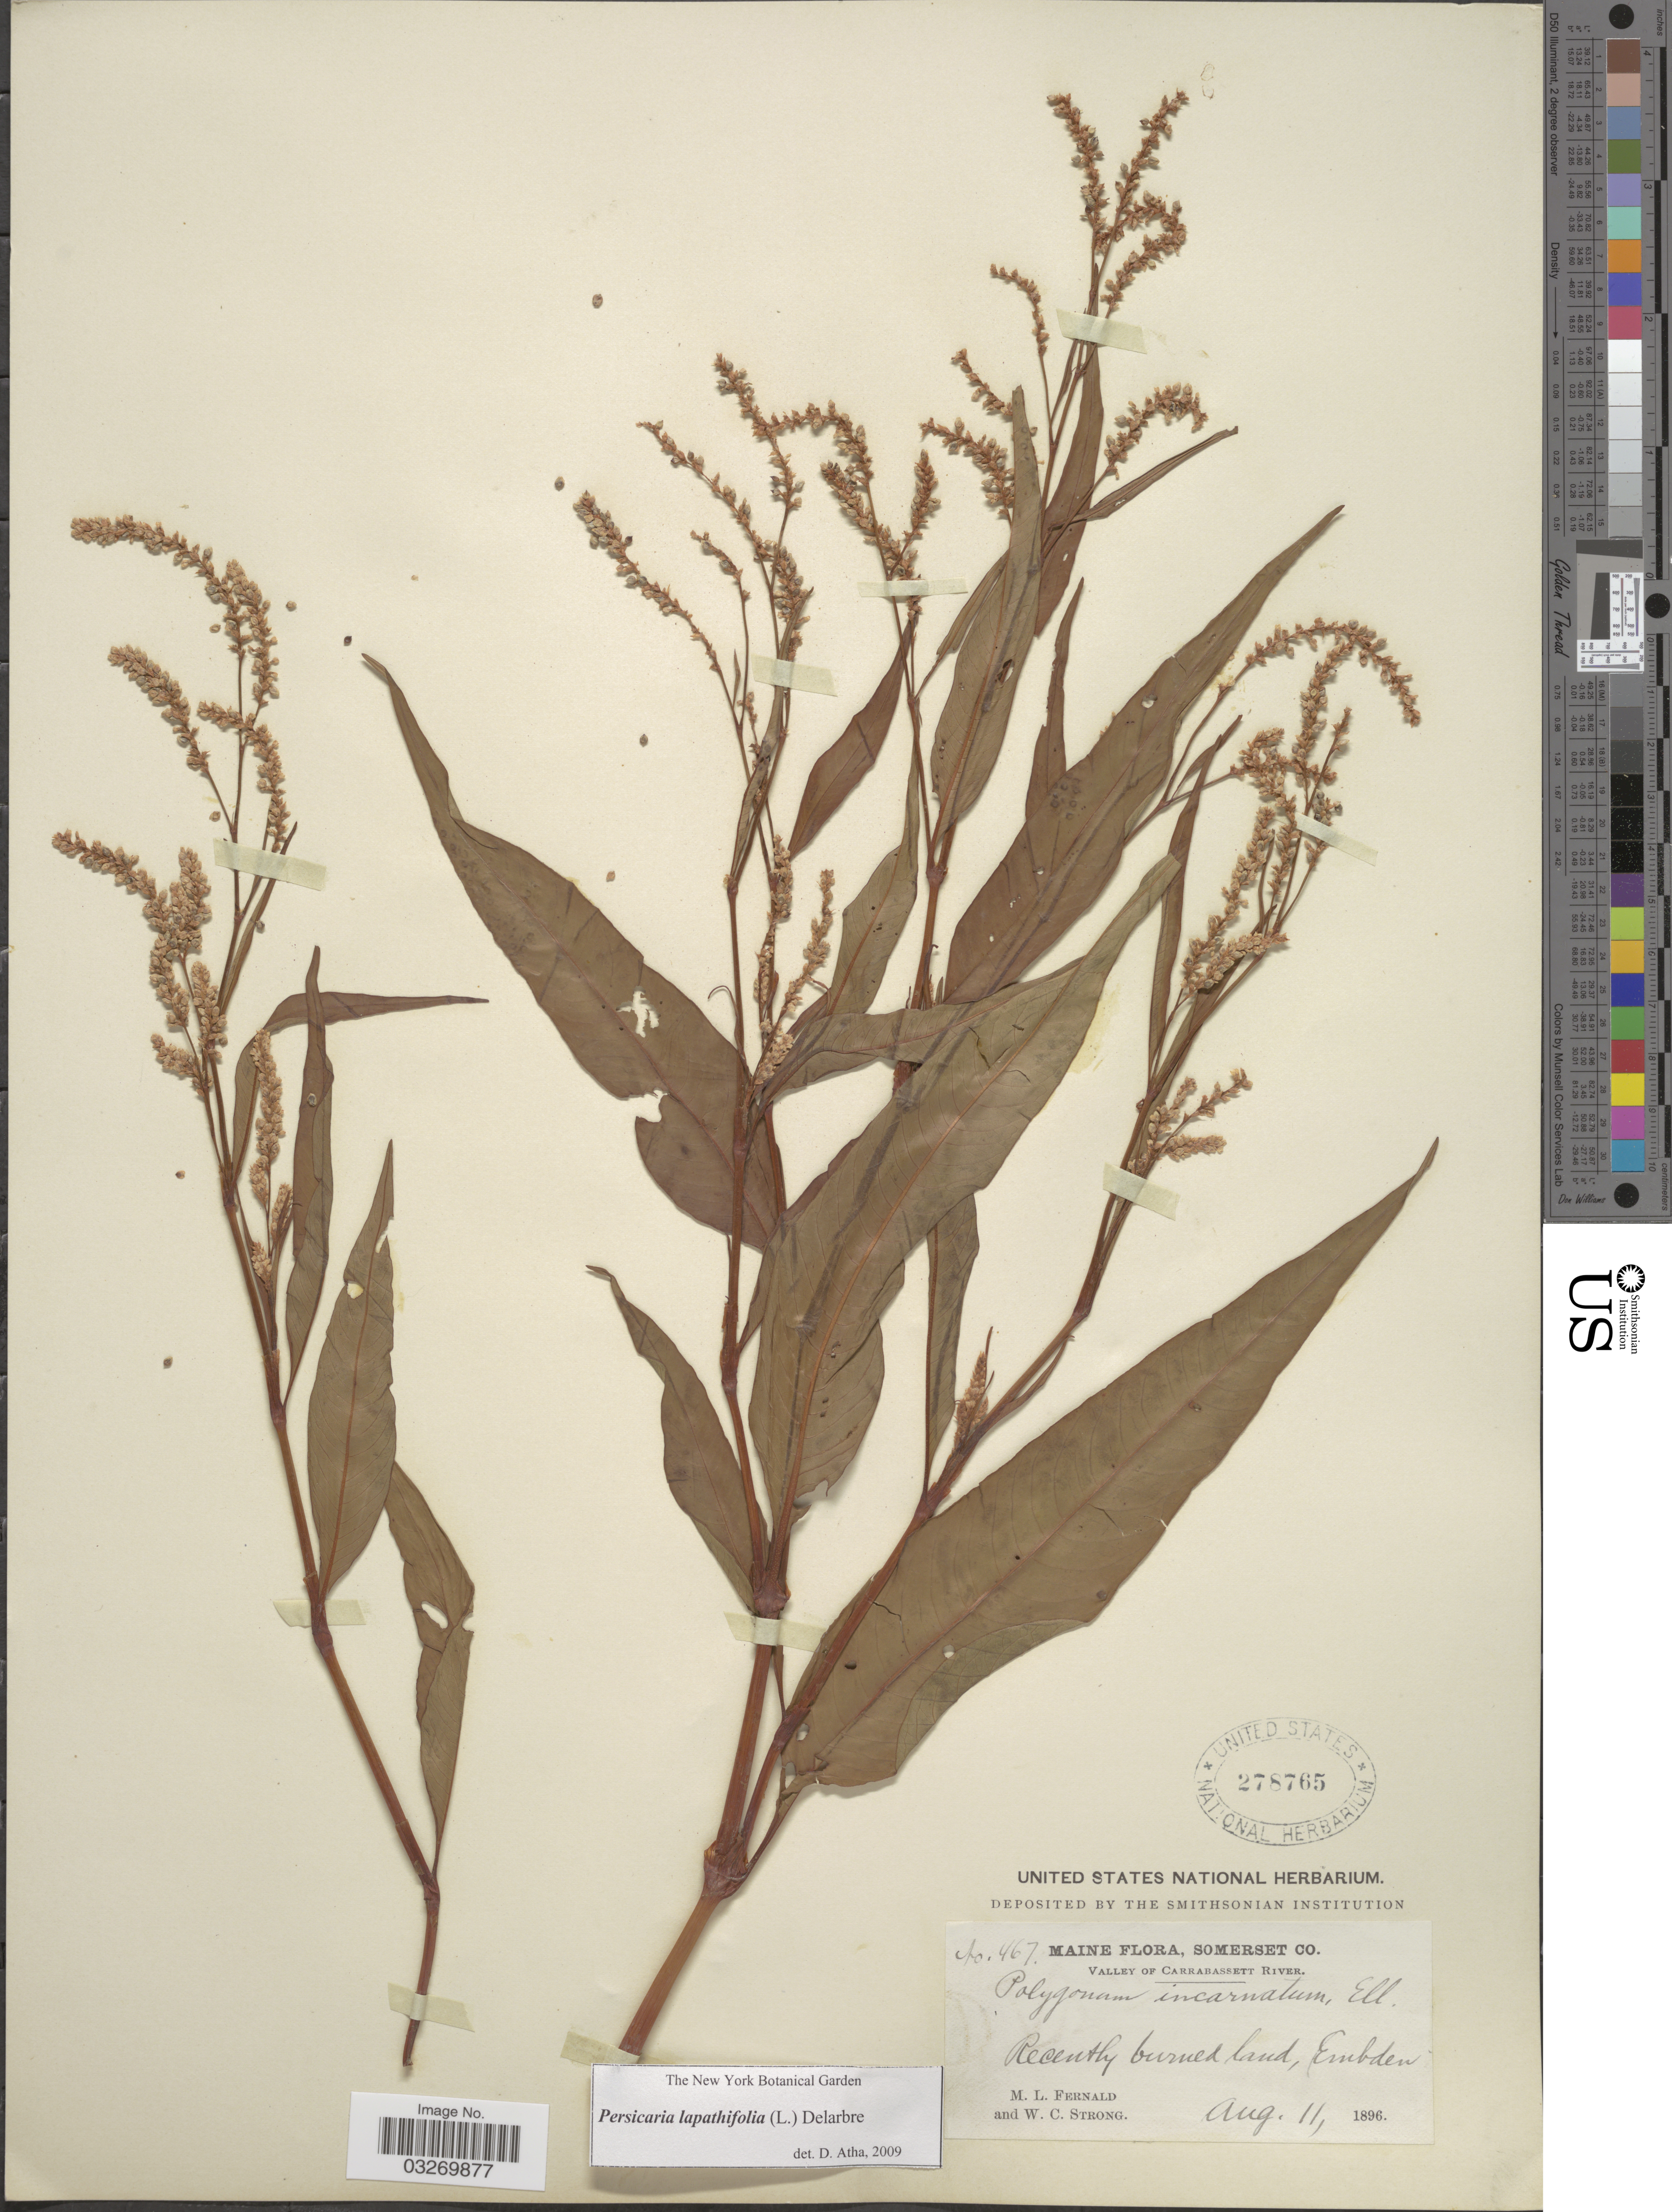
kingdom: Plantae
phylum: Tracheophyta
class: Magnoliopsida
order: Caryophyllales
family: Polygonaceae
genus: Persicaria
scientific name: Persicaria lapathifolia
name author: (L.) Delarbre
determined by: Atha, D. E.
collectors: M. L. Fernald & W. C. Strong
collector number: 467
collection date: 1896-08-11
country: United States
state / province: Maine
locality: Somerset Co. Valley of Carrabassett River. Recently burned land, Embden.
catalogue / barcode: US 278765